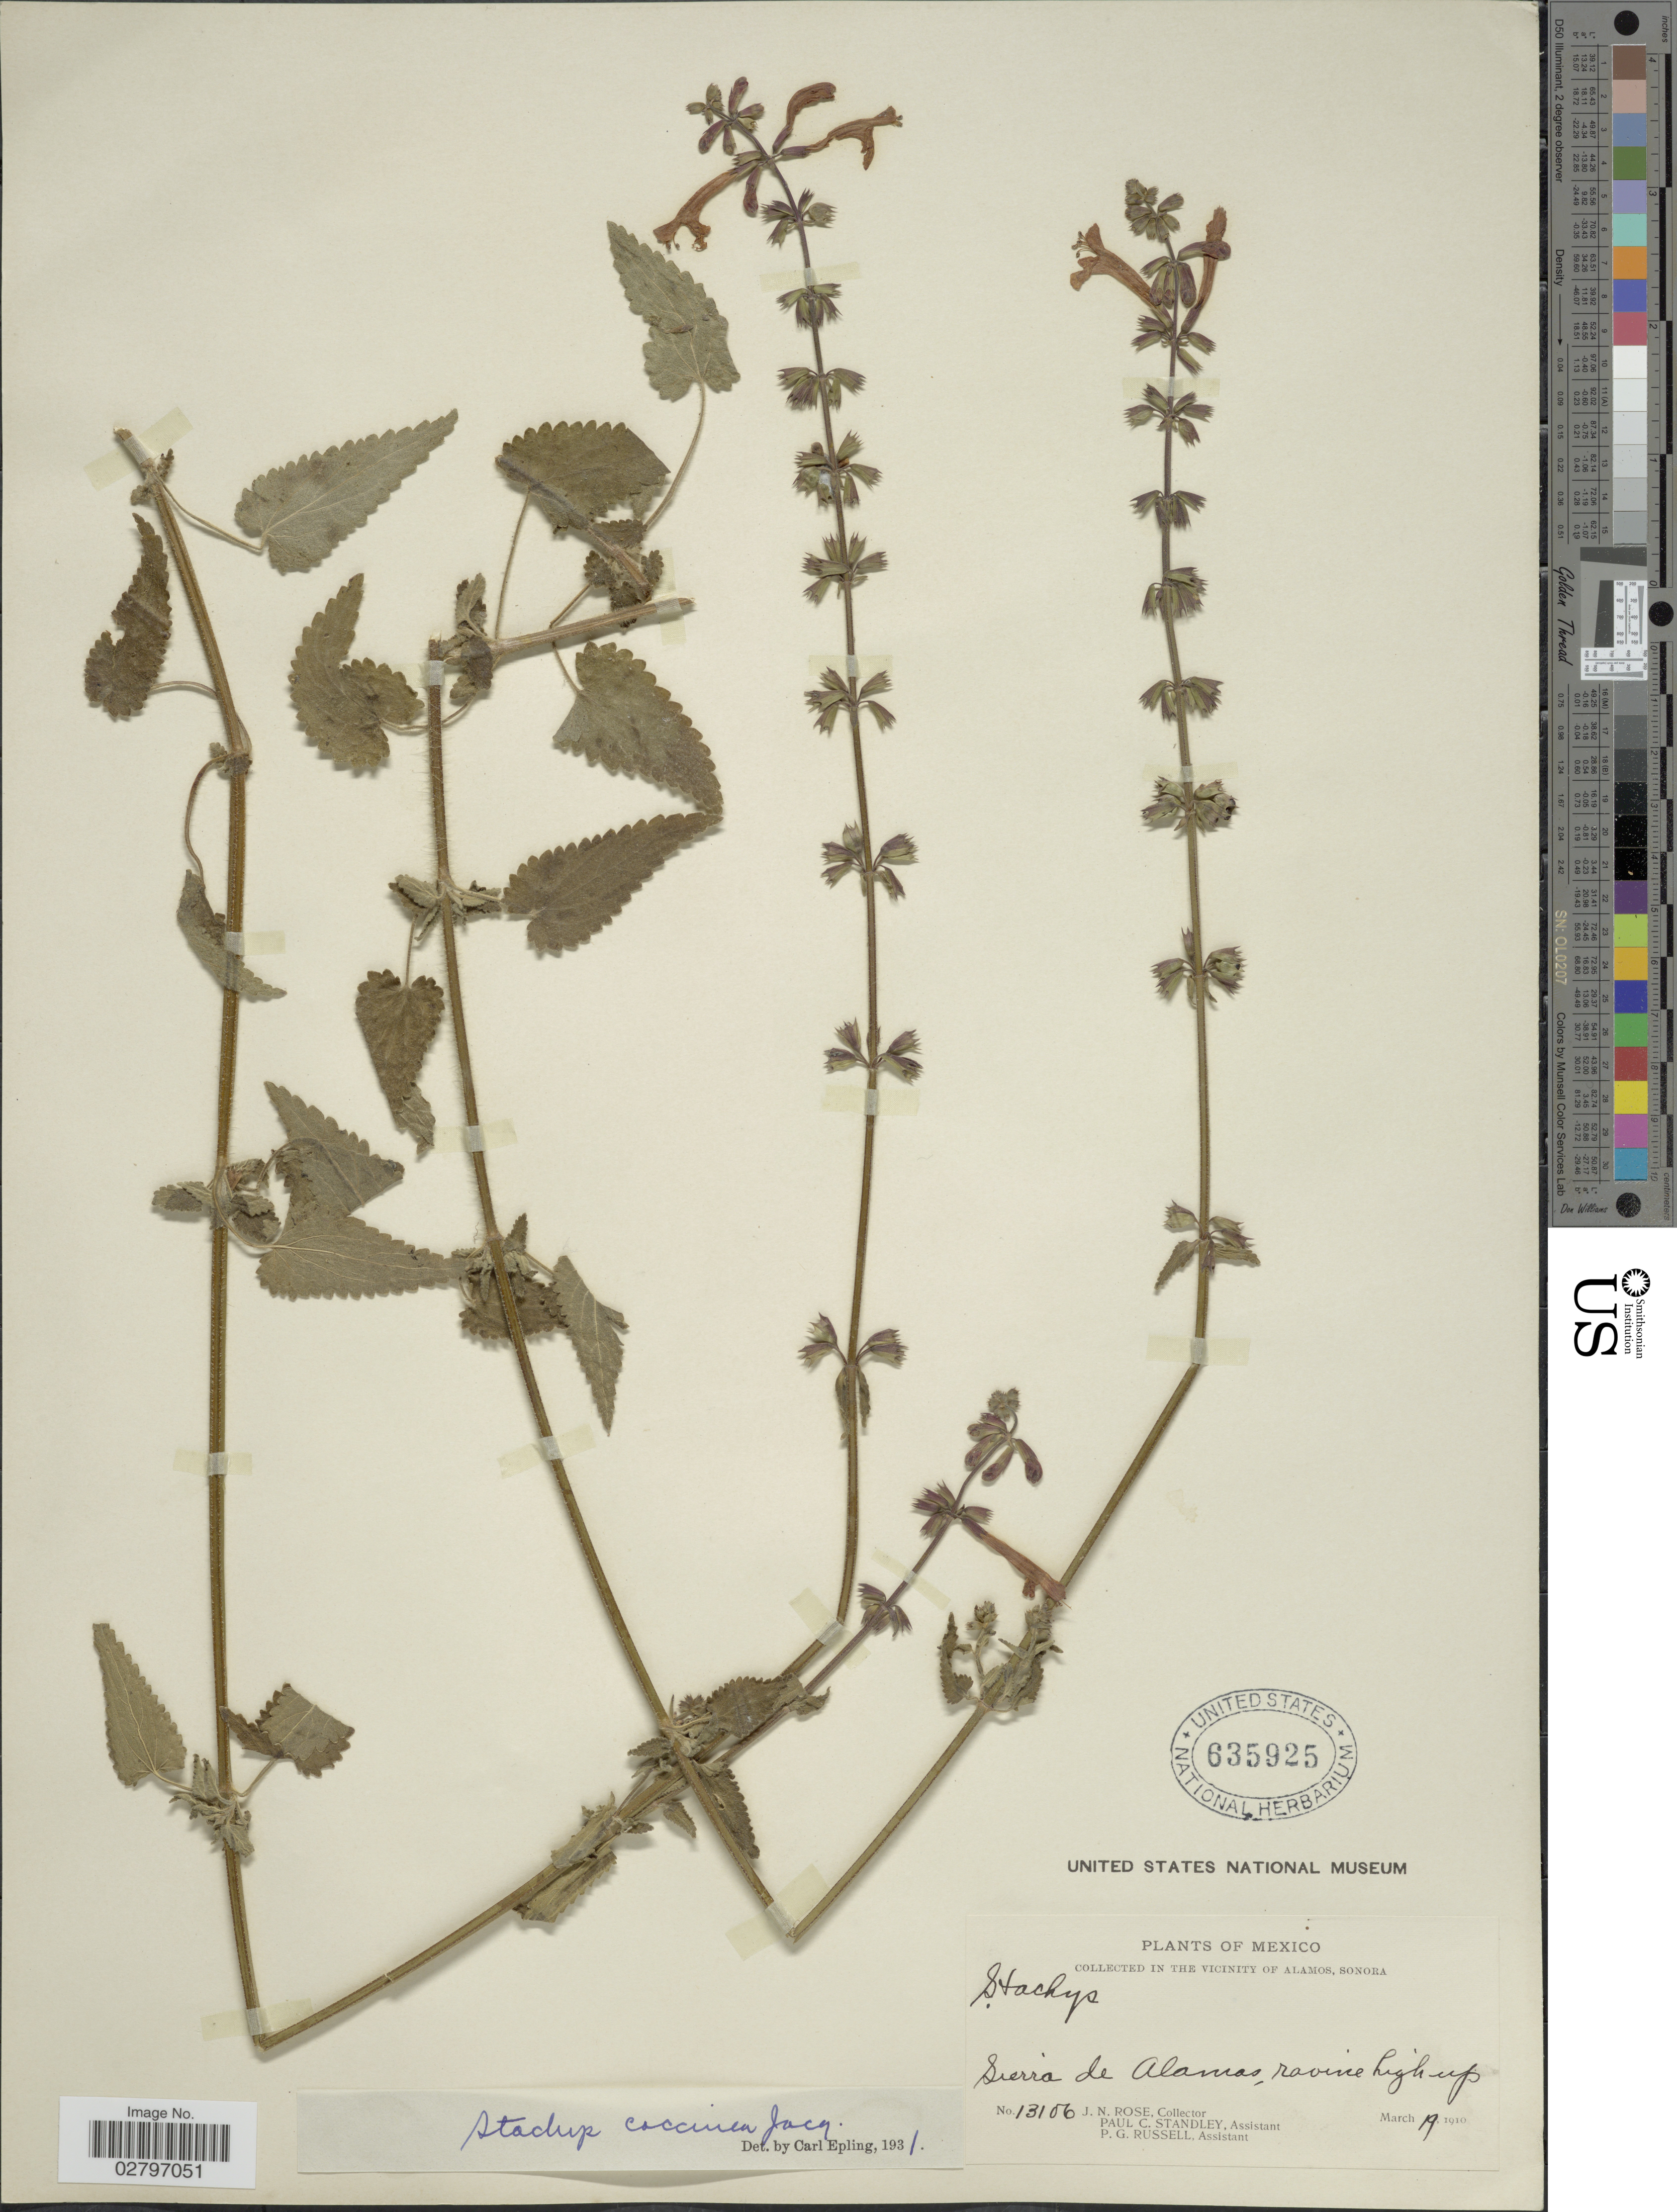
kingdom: Plantae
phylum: Tracheophyta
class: Magnoliopsida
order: Lamiales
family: Lamiaceae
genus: Stachys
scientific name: Stachys coccinea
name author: Ortega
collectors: J. N. Rose, P. C. Standley & P. G. Russell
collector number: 13106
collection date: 1910-03-19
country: Mexico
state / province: Sonora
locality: In The Vicinity of Alamos, Sonora, Sierra de Alamos, ravine highup.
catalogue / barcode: US 635925